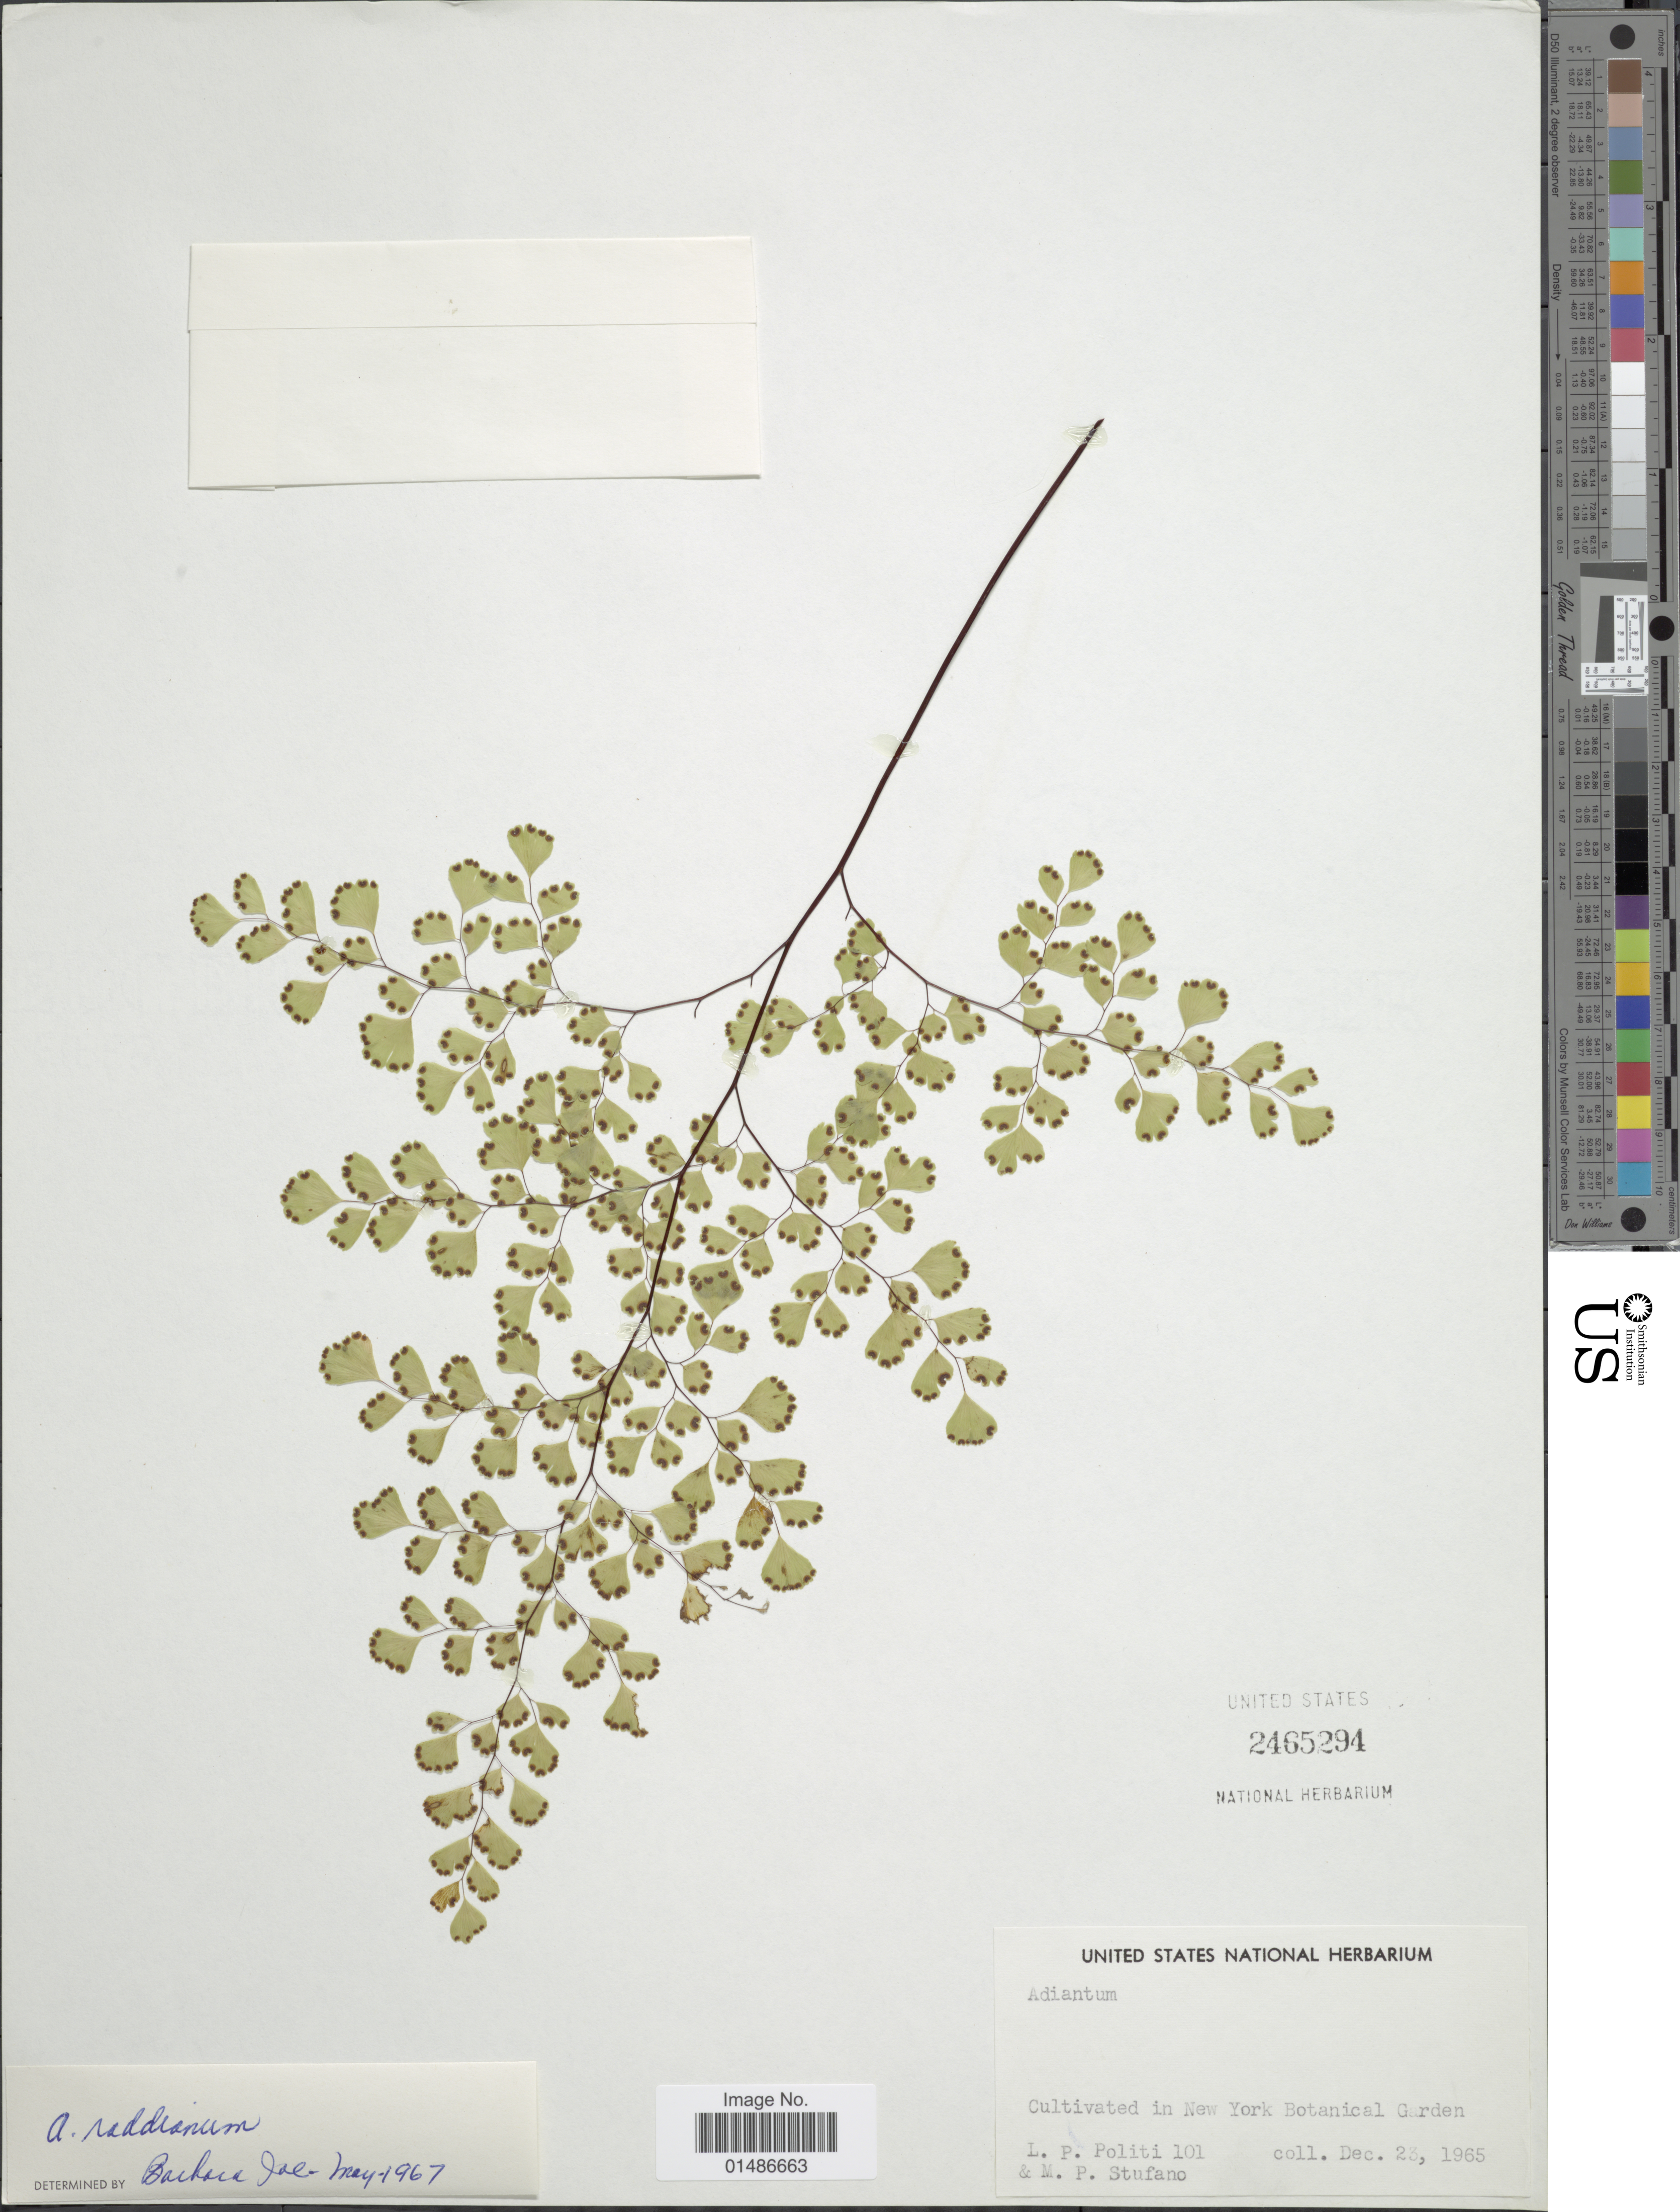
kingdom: Plantae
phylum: Tracheophyta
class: Polypodiopsida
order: Polypodiales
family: Pteridaceae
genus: Adiantum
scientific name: Adiantum raddianum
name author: C. Presl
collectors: L. Politi & M. Stufano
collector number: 101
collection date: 1965-12-23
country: United States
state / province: New York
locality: Cultivated in New York Botanical Garden.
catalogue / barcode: US 2465294